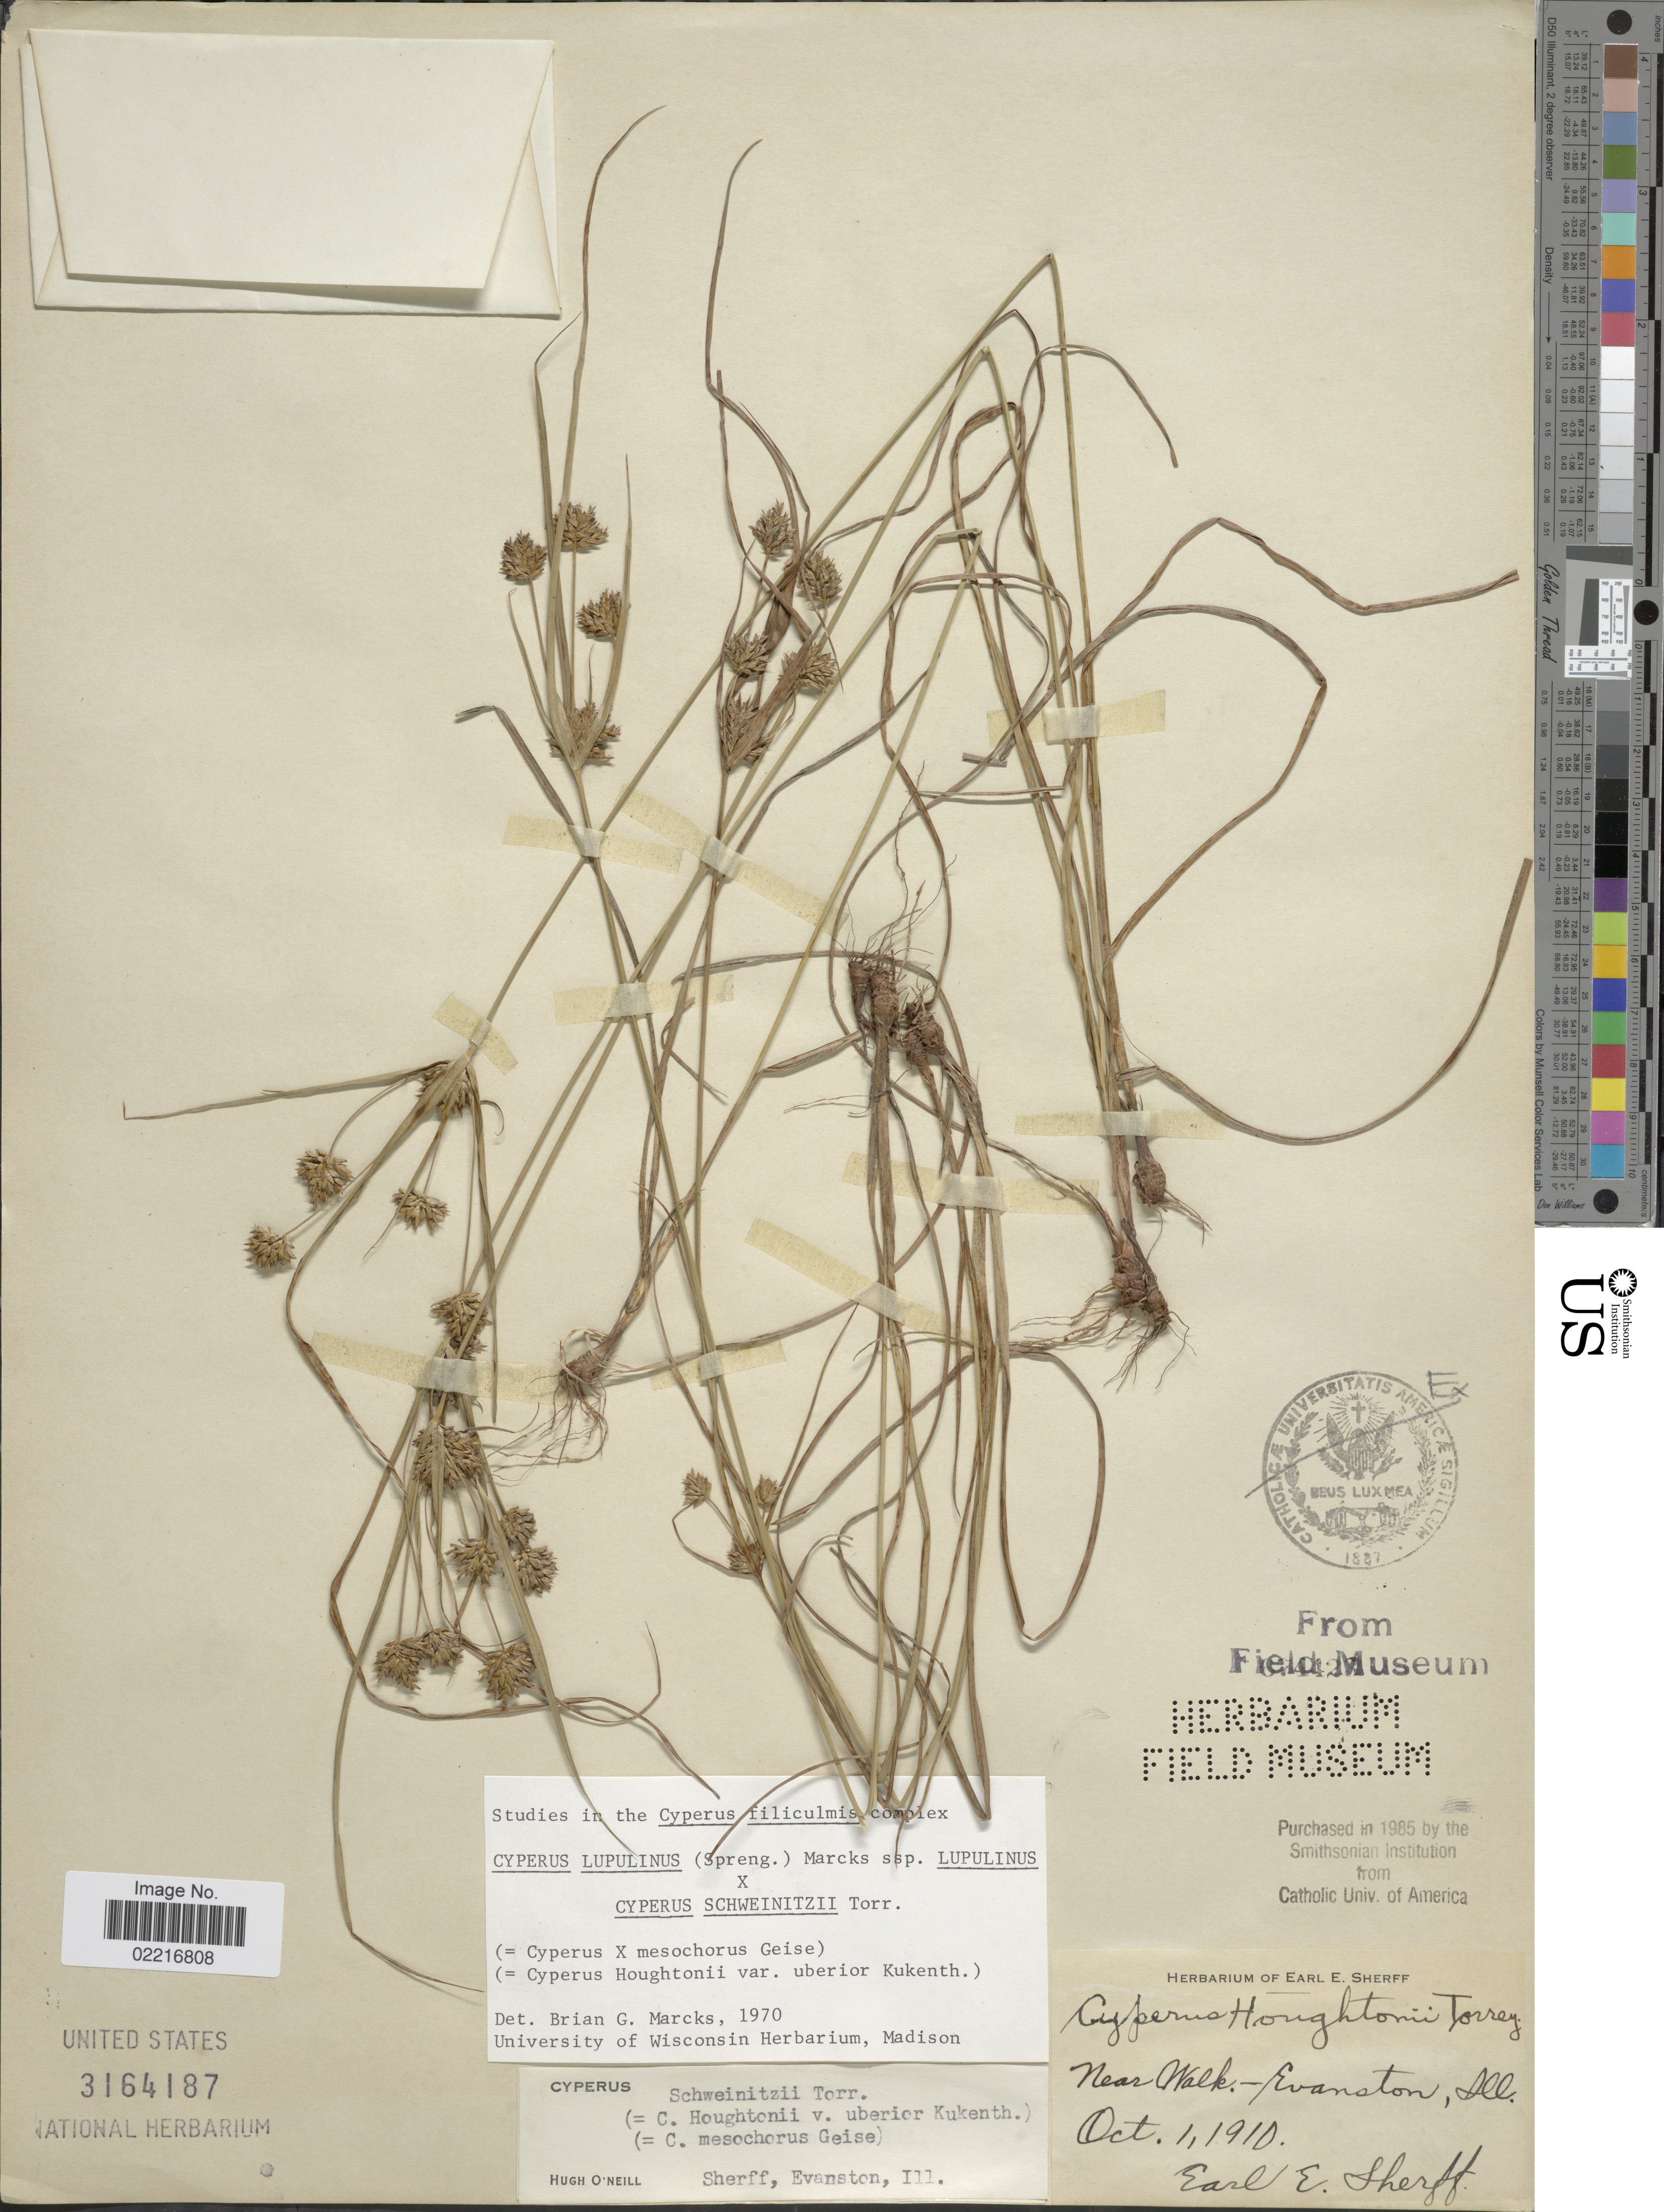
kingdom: Plantae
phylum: Tracheophyta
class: Liliopsida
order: Poales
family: Cyperaceae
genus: Cyperus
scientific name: Cyperus lupulinus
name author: (Spreng.) Marcks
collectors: E. E. Sherff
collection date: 1910-10-01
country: United States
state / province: Illinois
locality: Near Walk-Evanston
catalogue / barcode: US 3164187